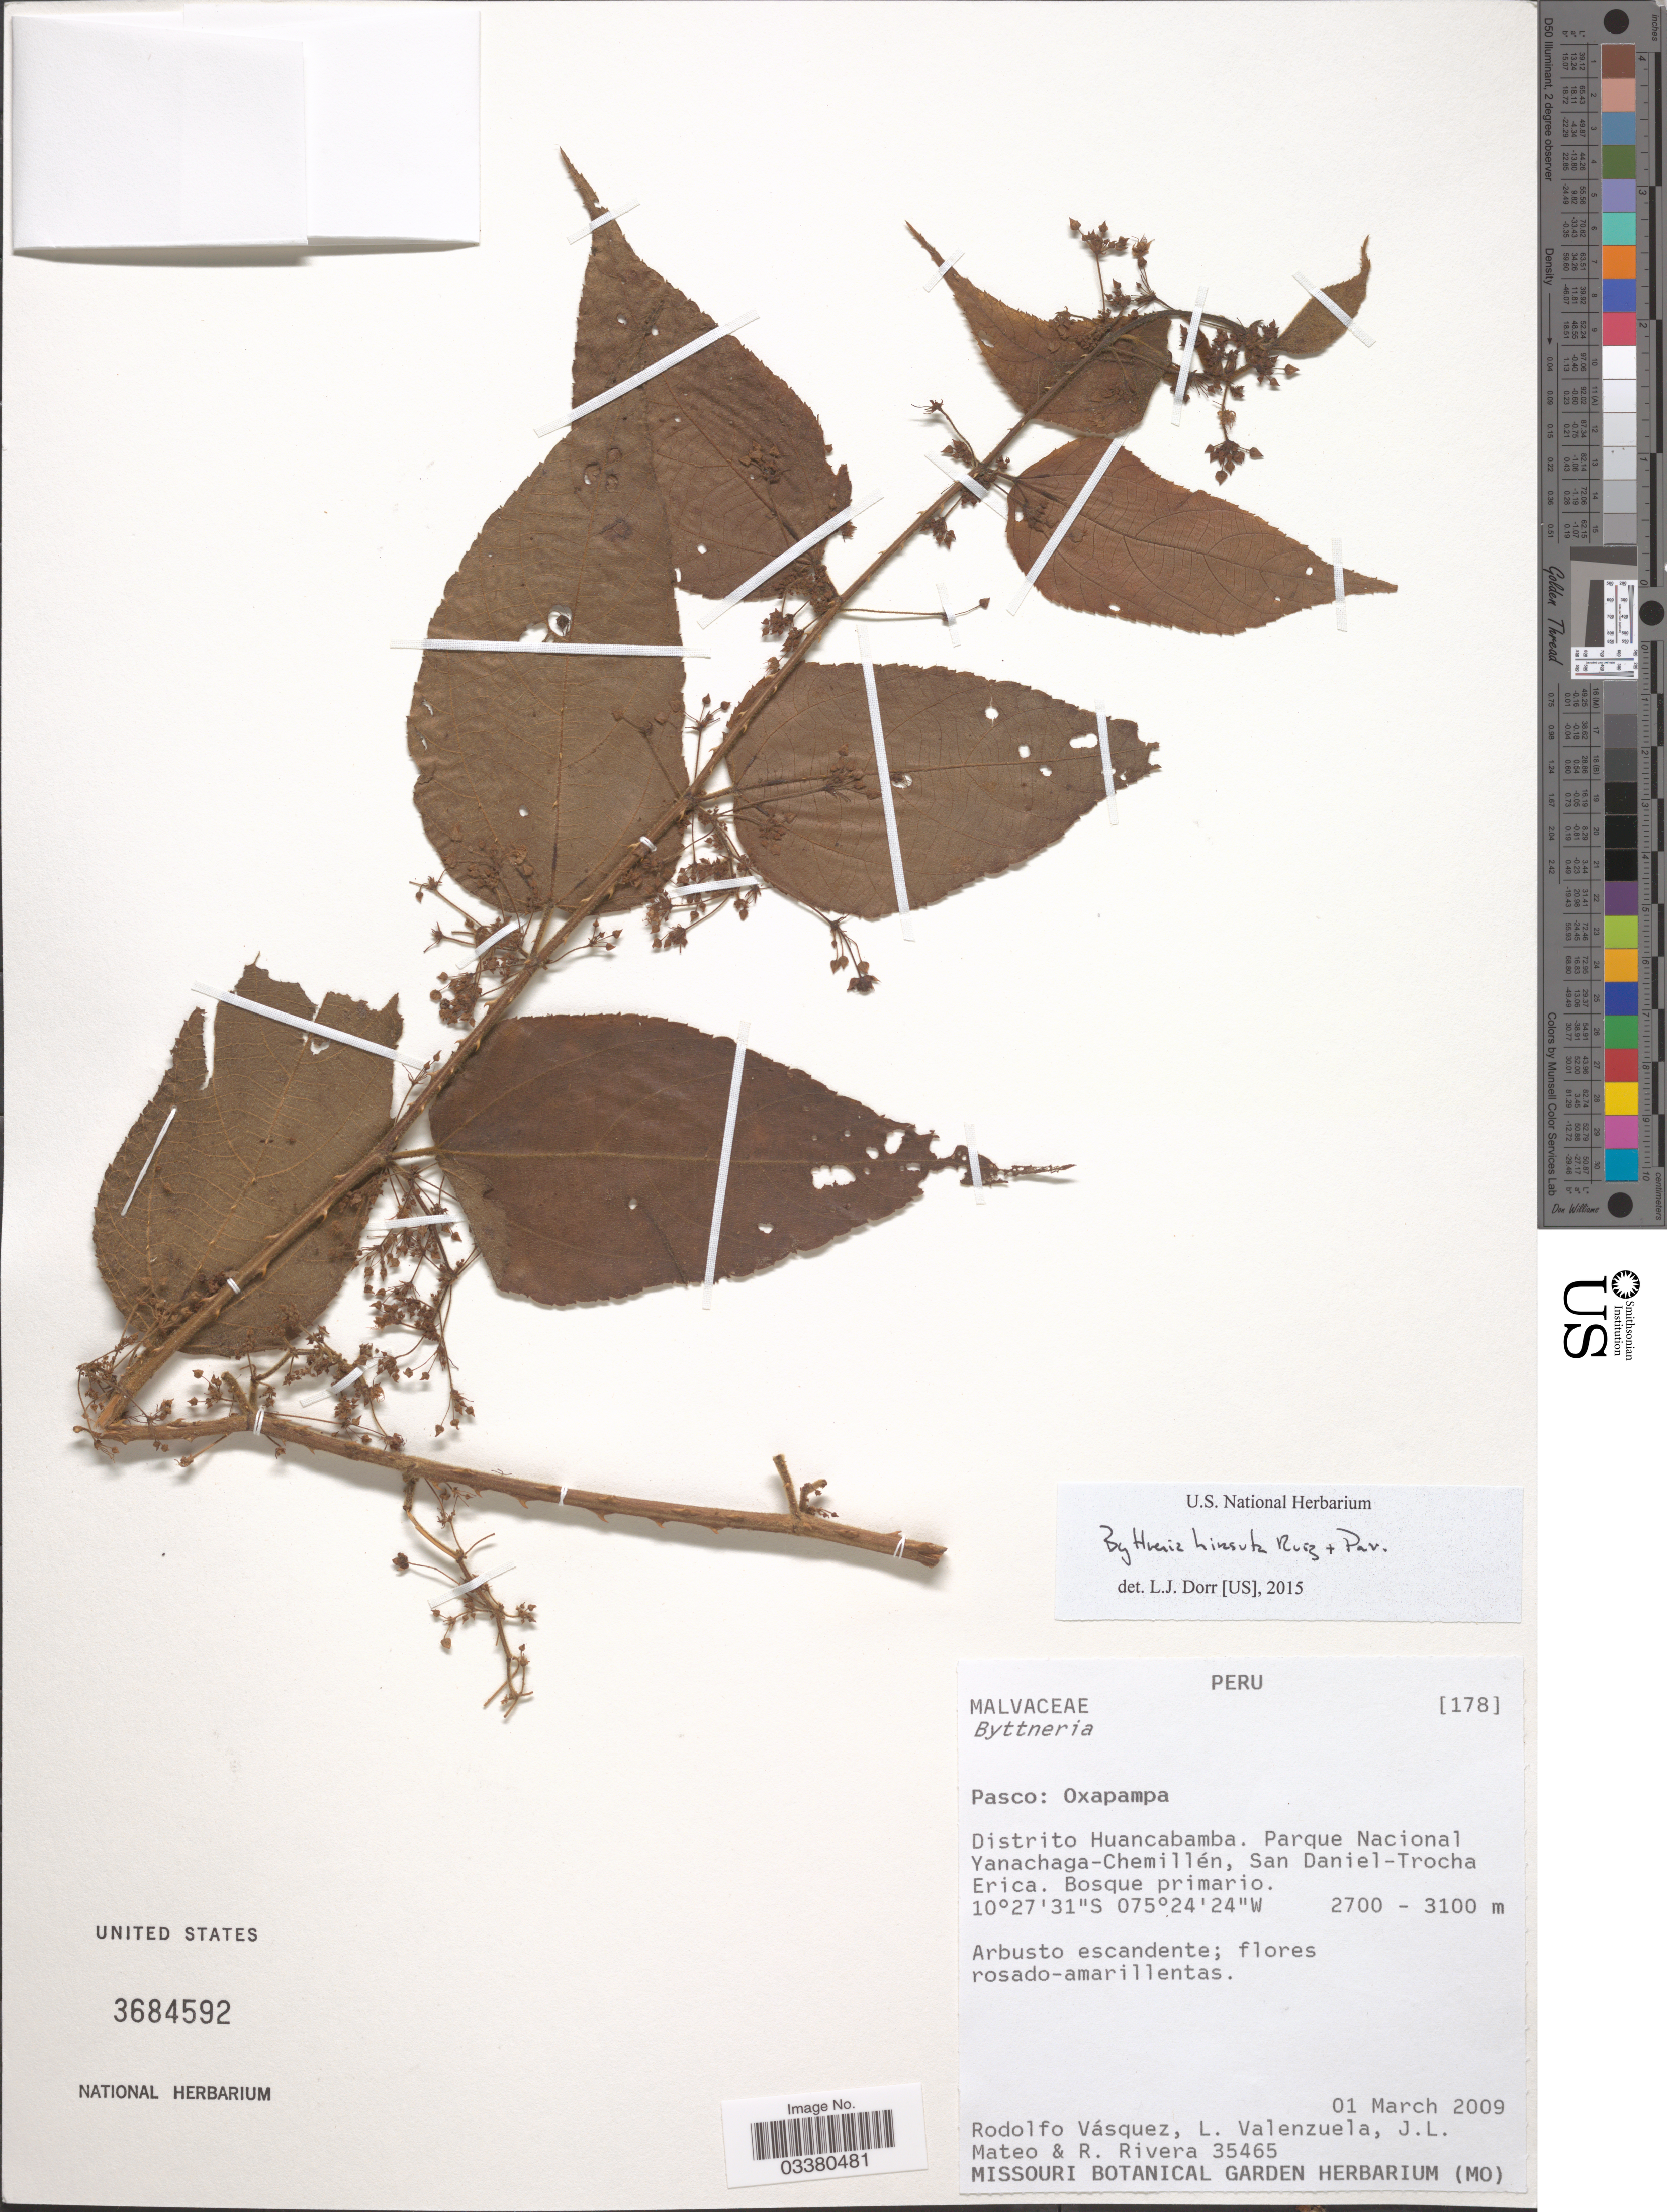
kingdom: Plantae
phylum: Tracheophyta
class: Magnoliopsida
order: Malvales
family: Malvaceae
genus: Byttneria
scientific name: Byttneria hirsuta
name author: Ruiz & Pav.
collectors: R. Vásquez, L. Valenzuela, J. Mateo & R. Rivera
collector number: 35465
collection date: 2009-03-01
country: Peru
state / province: Pasco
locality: Oxabamba. Distrito Huancabamba. Parque Nacional Yanachaga-Chemillén, San Daniel-Trocha Erica.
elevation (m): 2700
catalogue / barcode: US 3684592